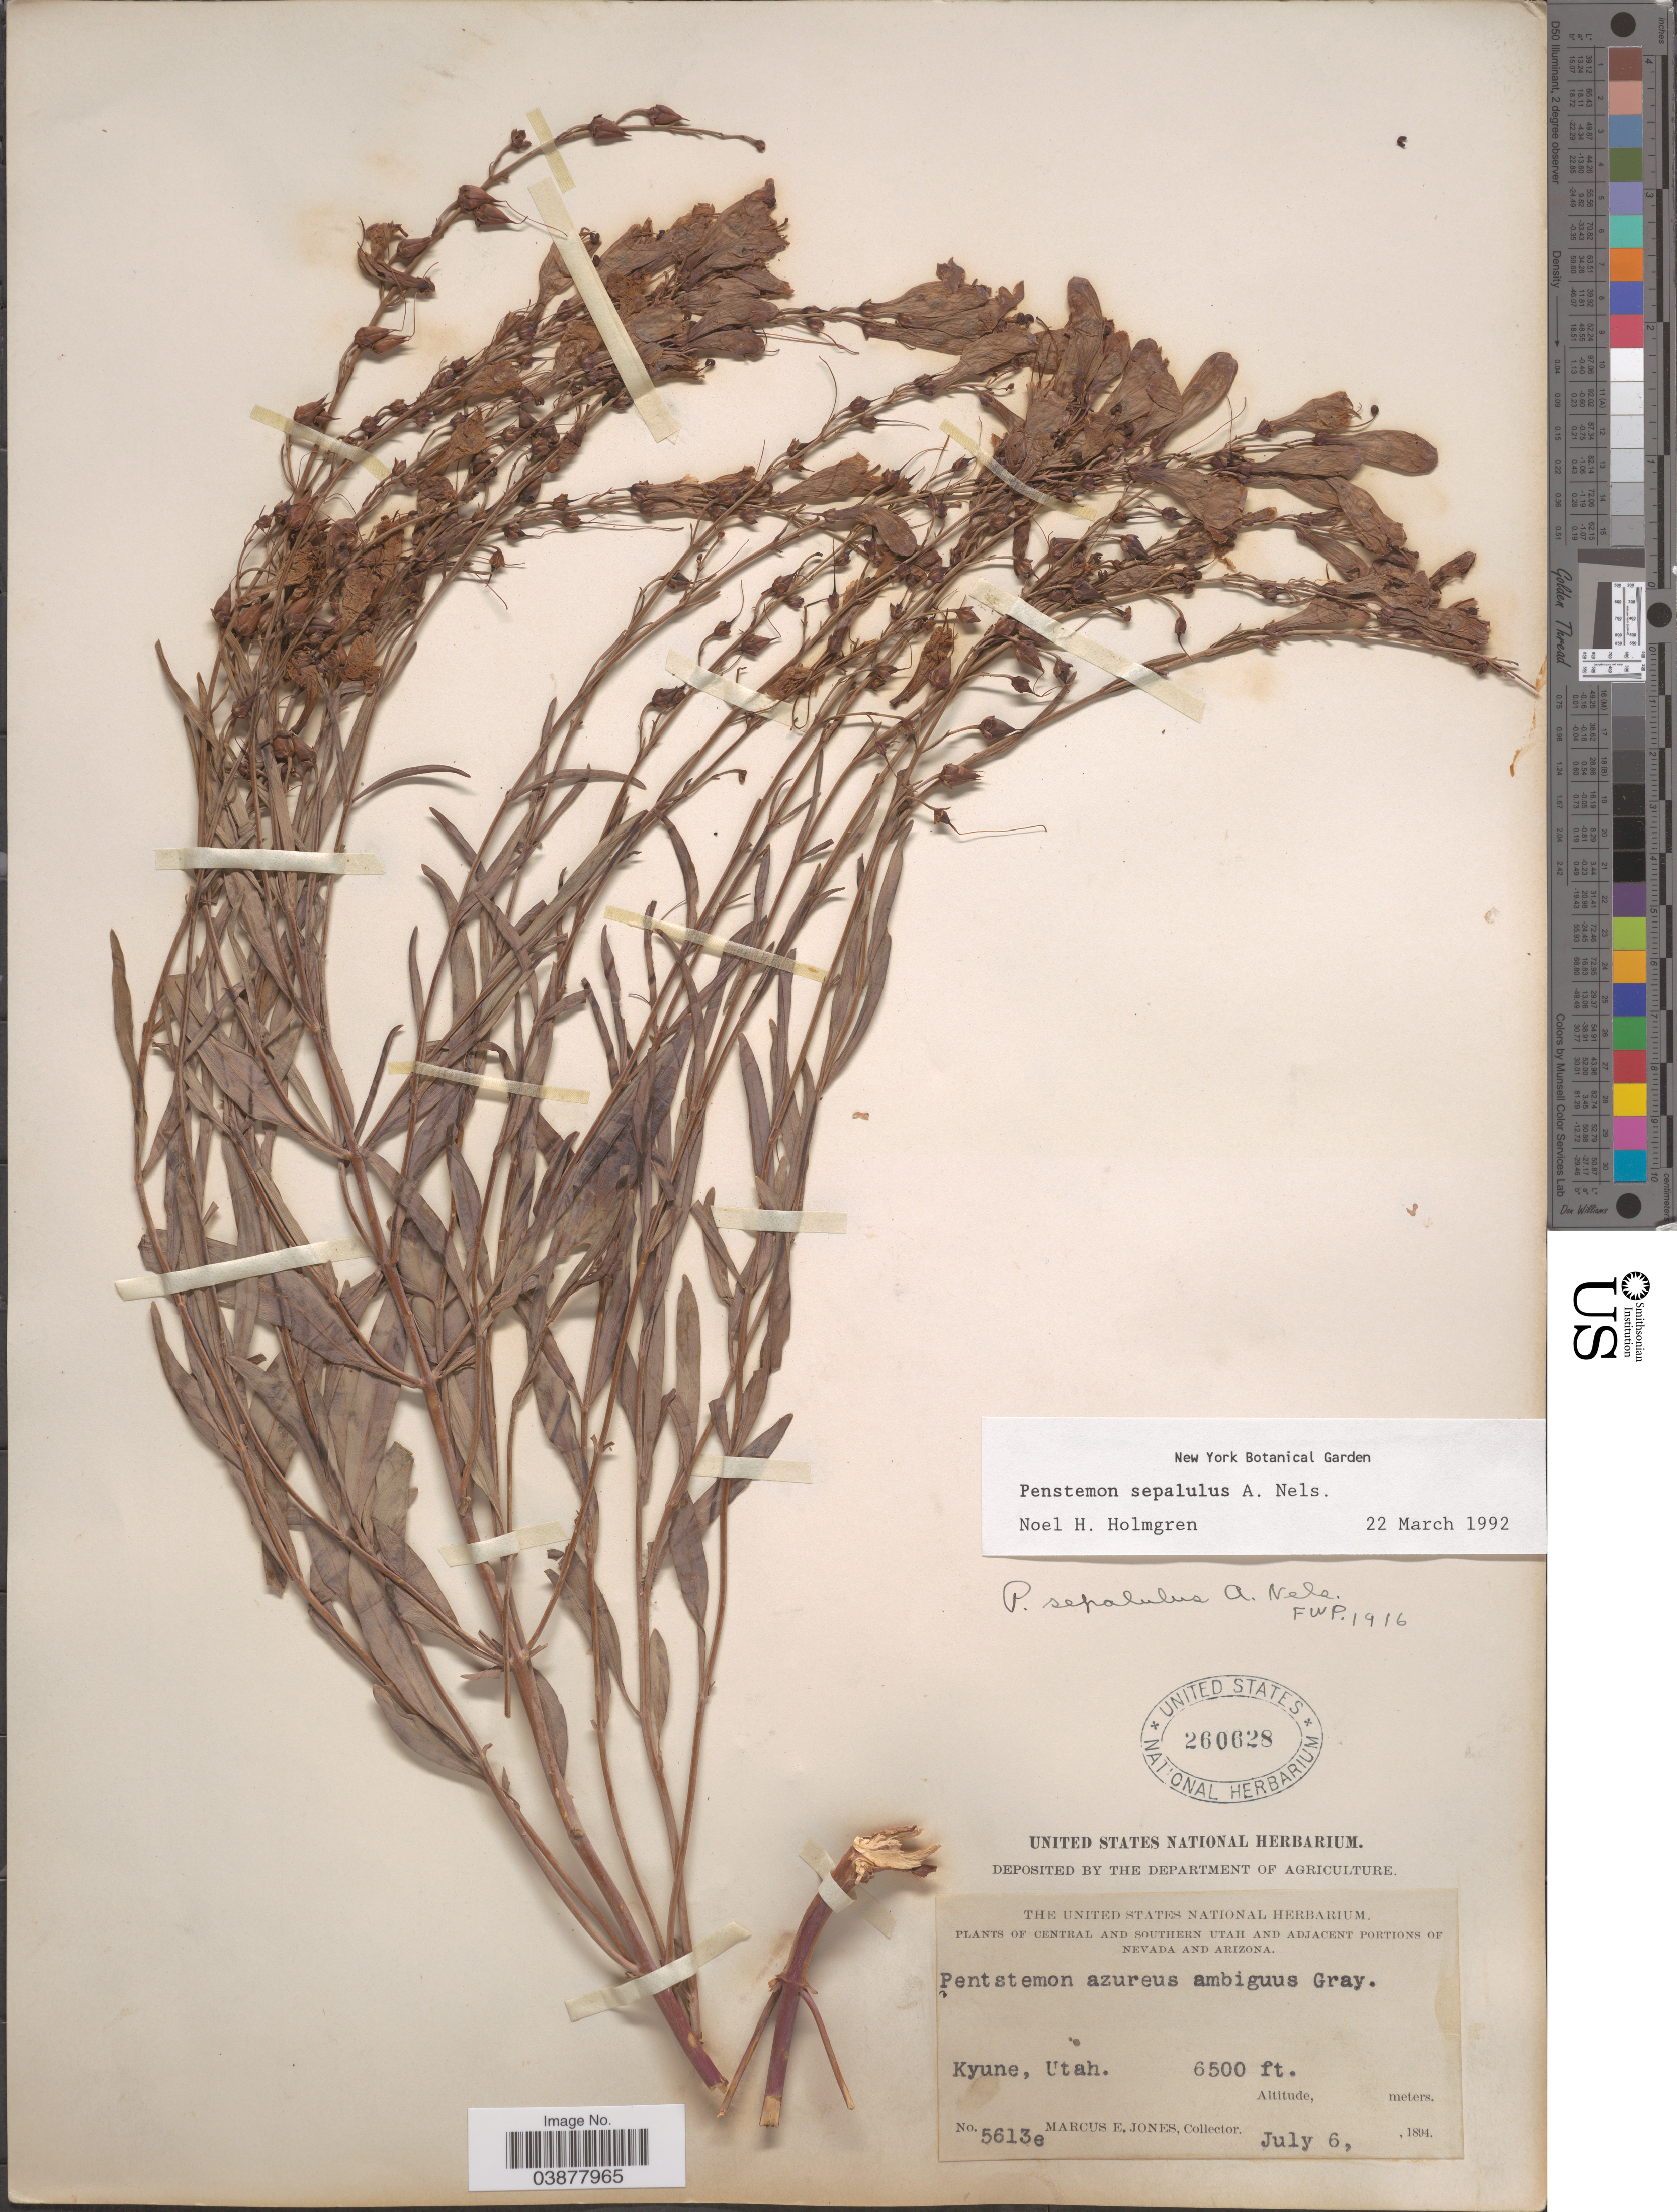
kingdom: Plantae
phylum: Tracheophyta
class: Magnoliopsida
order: Lamiales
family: Plantaginaceae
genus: Penstemon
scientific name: Penstemon sepalulus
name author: A. Nelson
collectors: M. E. Jones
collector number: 5613e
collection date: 1894-07-06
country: United States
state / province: Utah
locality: Central and Southern Utah. Kyune.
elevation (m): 1981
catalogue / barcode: US 260628